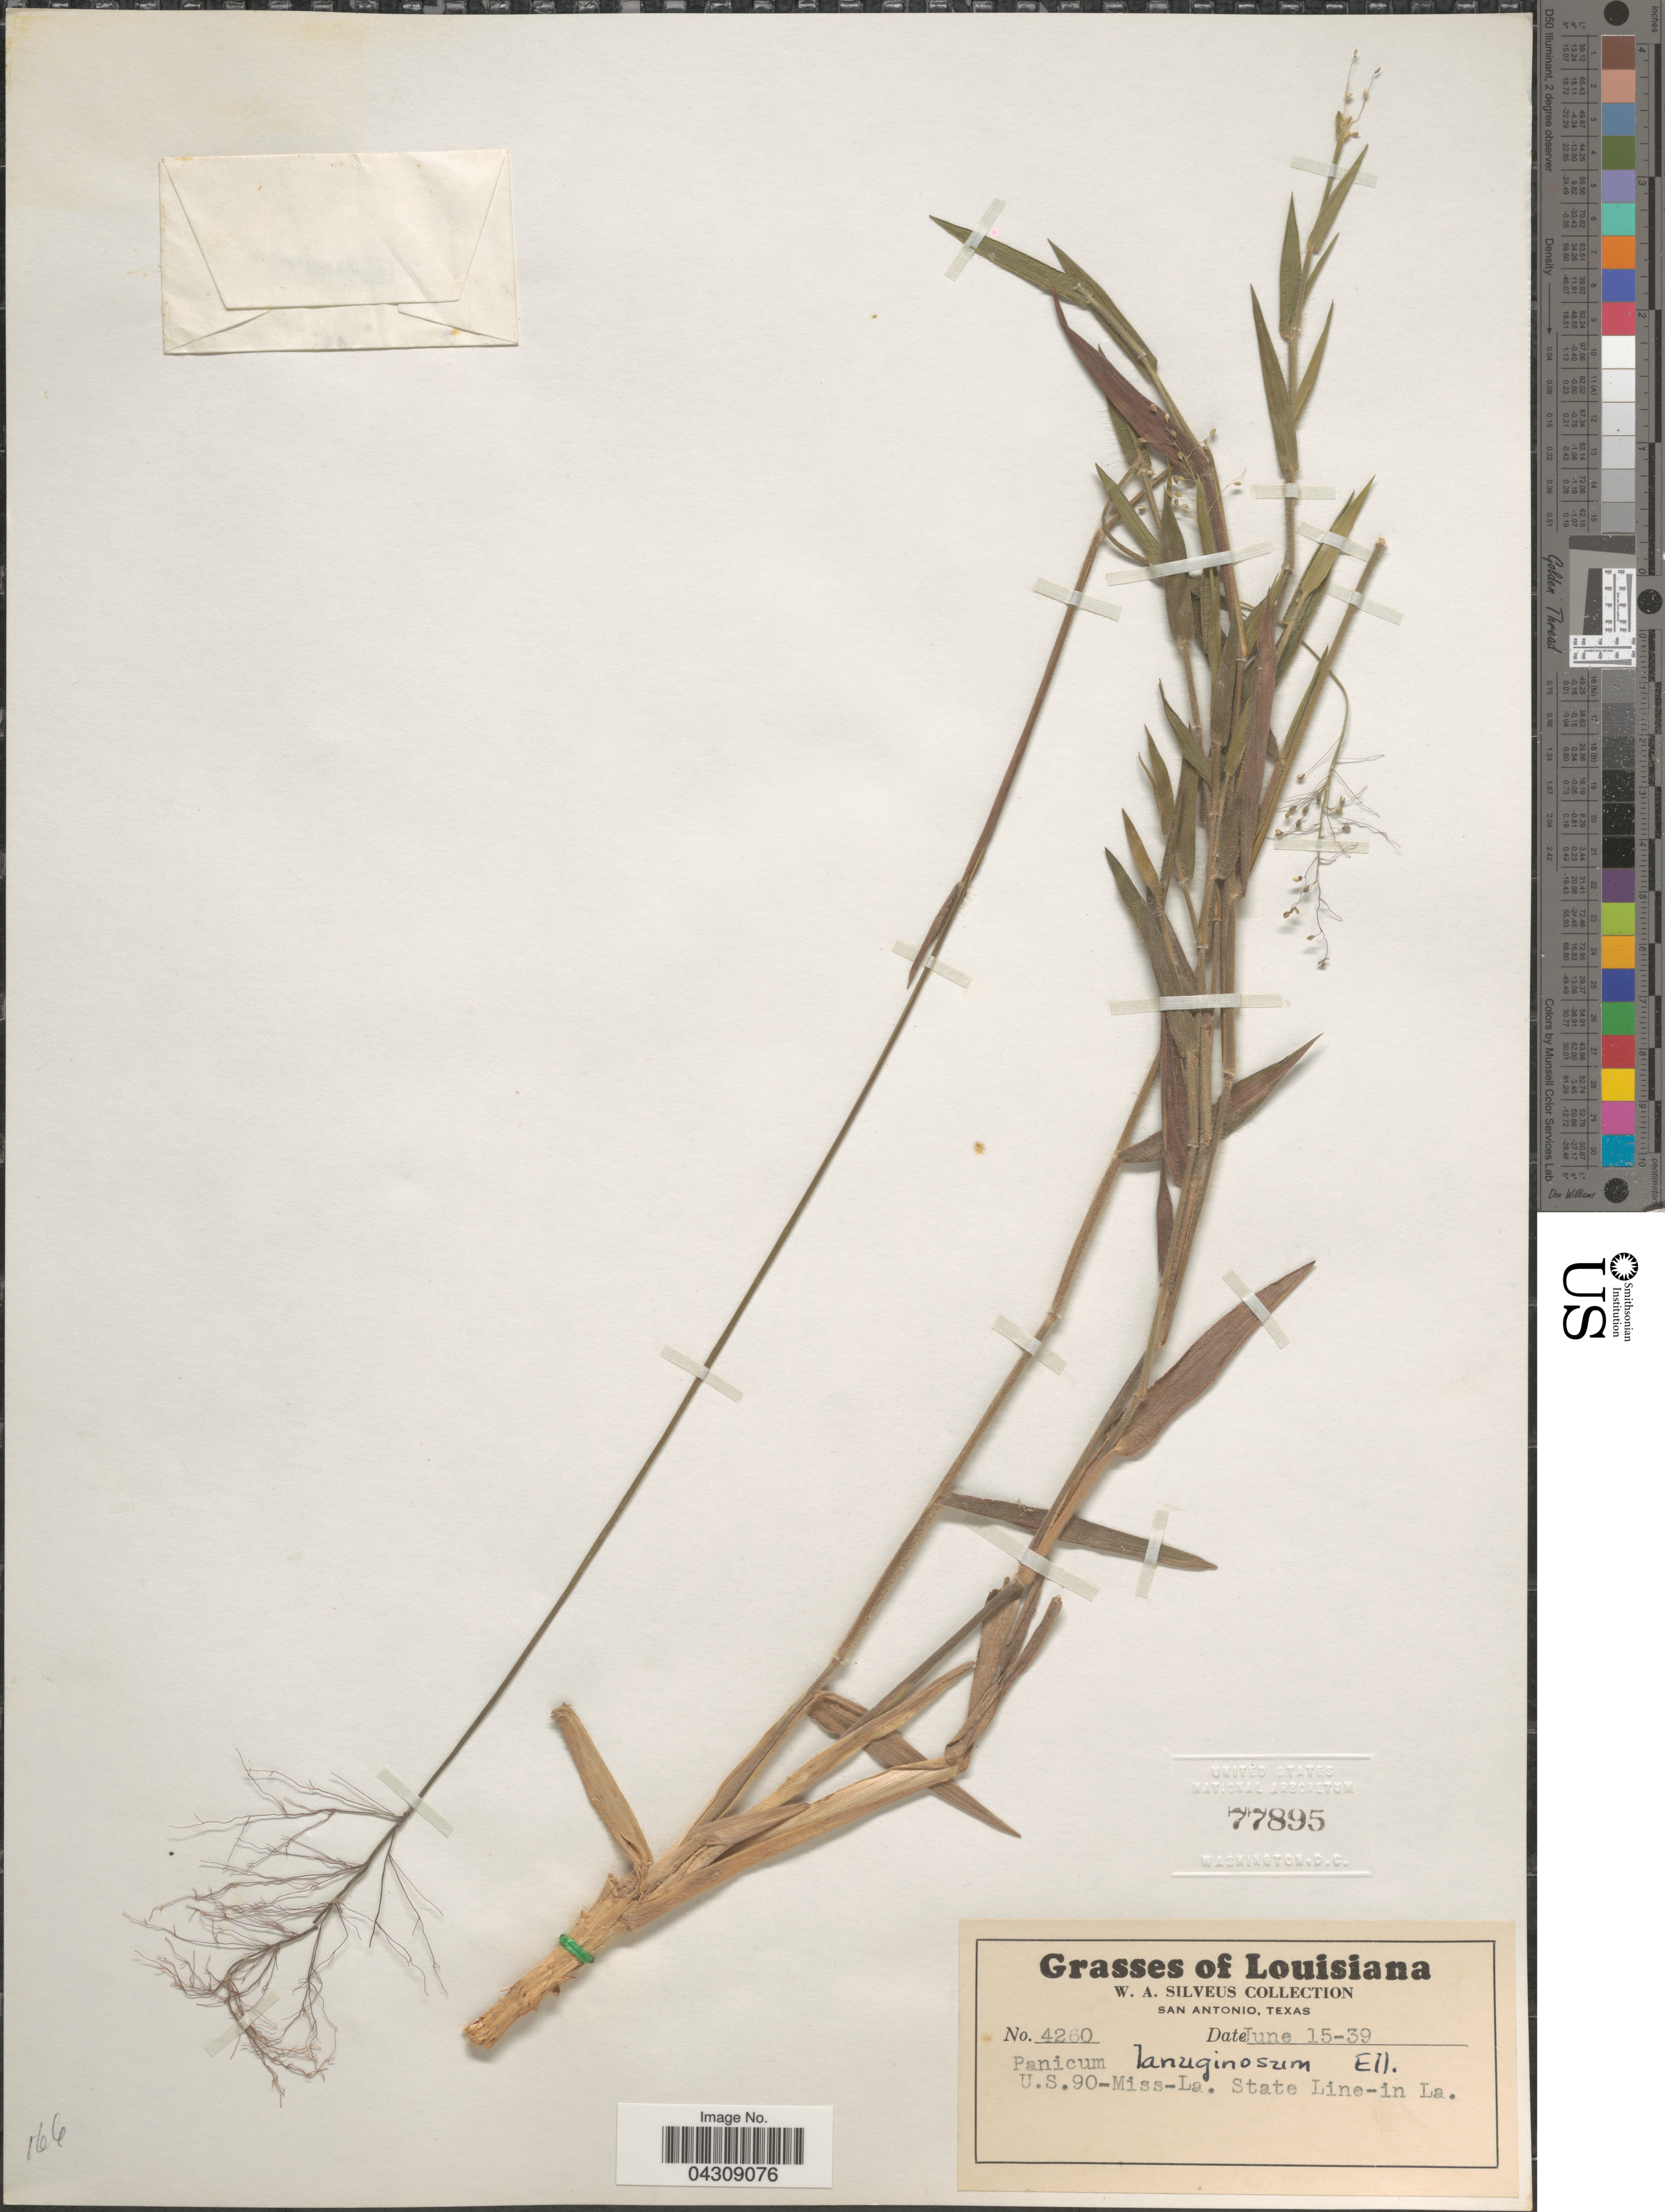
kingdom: Plantae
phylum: Tracheophyta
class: Liliopsida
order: Poales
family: Poaceae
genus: Dichanthelium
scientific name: Dichanthelium acuminatum var. acuminatum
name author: (Sw.) Gould & C.A. Clark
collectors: W. Silveus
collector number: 4260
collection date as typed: Transcribed d/m/y: 15/6/39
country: United States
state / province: Louisiana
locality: U.S. 90-Miss-La. State Line.